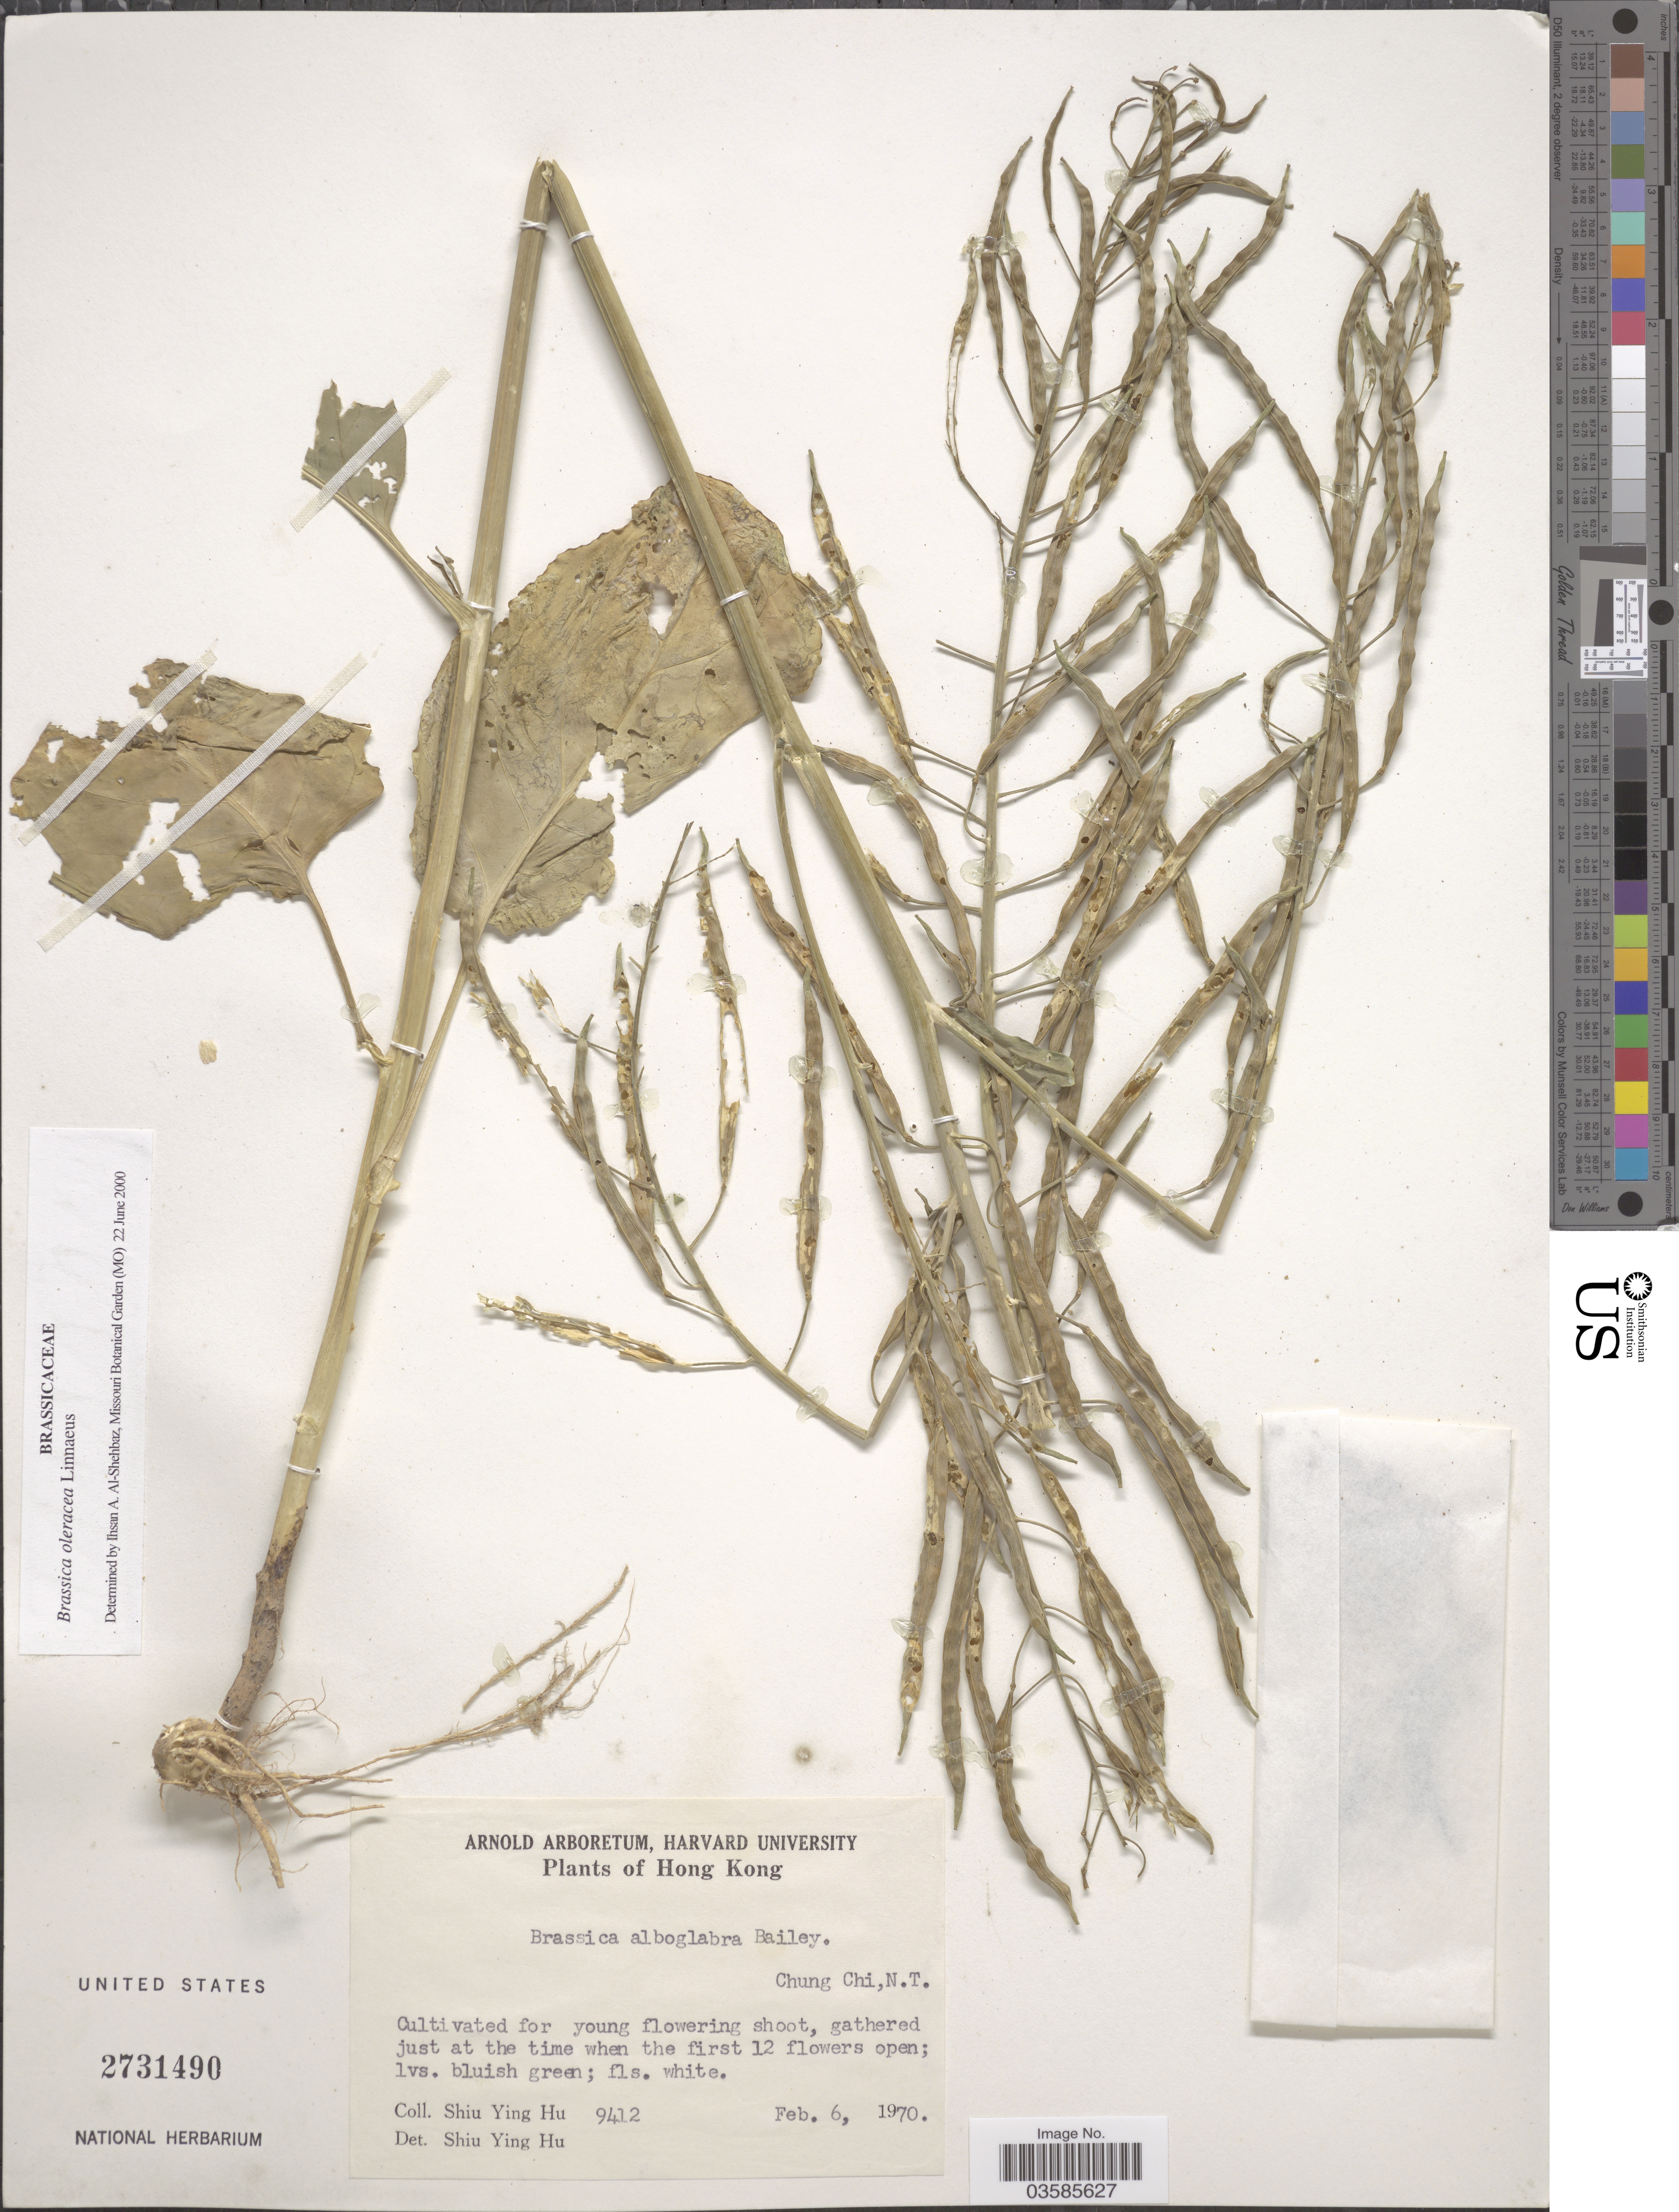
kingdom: Plantae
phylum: Tracheophyta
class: Magnoliopsida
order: Brassicales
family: Brassicaceae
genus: Brassica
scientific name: Brassica oleracea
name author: L.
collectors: S. Y. Hu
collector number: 9412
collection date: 1970-02-06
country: China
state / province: Hong Kong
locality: Chung Chi, N.T.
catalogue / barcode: US 2731490